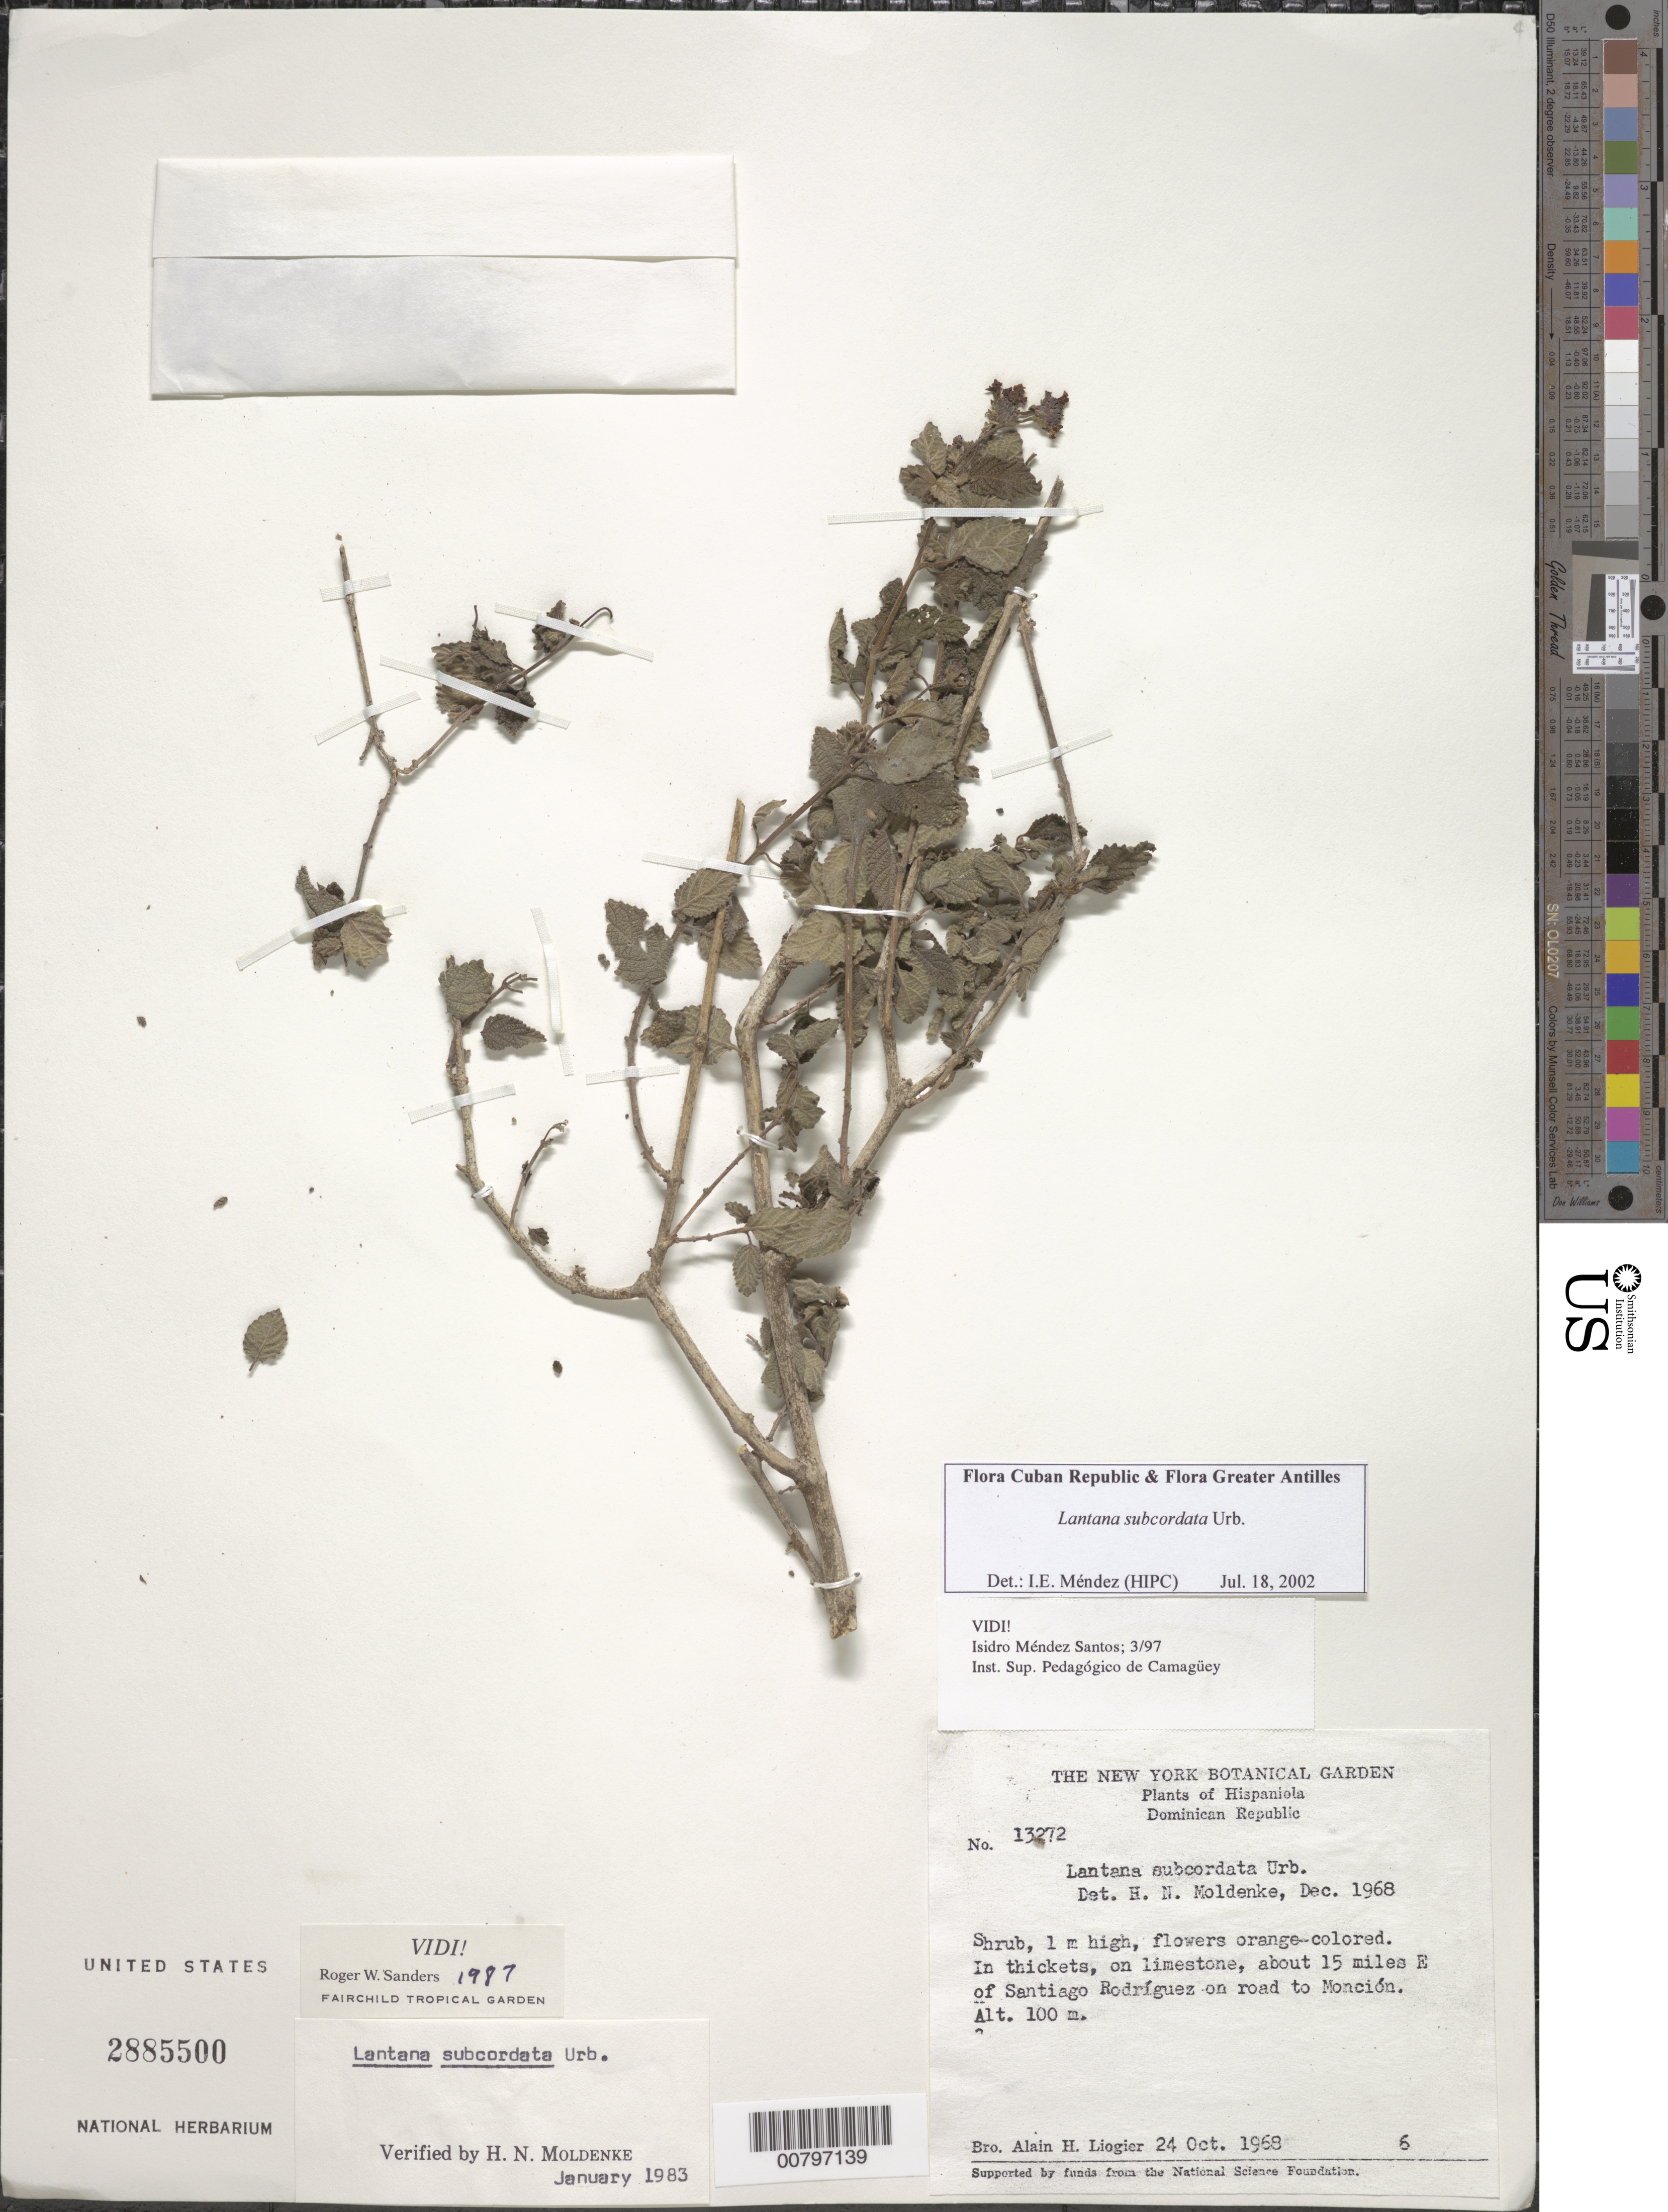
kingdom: Plantae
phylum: Tracheophyta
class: Magnoliopsida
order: Lamiales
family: Verbenaceae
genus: Lantana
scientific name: Lantana subcordata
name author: Urb.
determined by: Méndez, Isidro E., (HIPC)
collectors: A. H. Liogier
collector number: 13272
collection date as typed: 24 Oct 1968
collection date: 1968-10-24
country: Dominican Republic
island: Hispaniola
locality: About 15 miles E of Santiago Rodríguez to Monción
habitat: In thickets on limestone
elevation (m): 100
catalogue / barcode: US 2885500